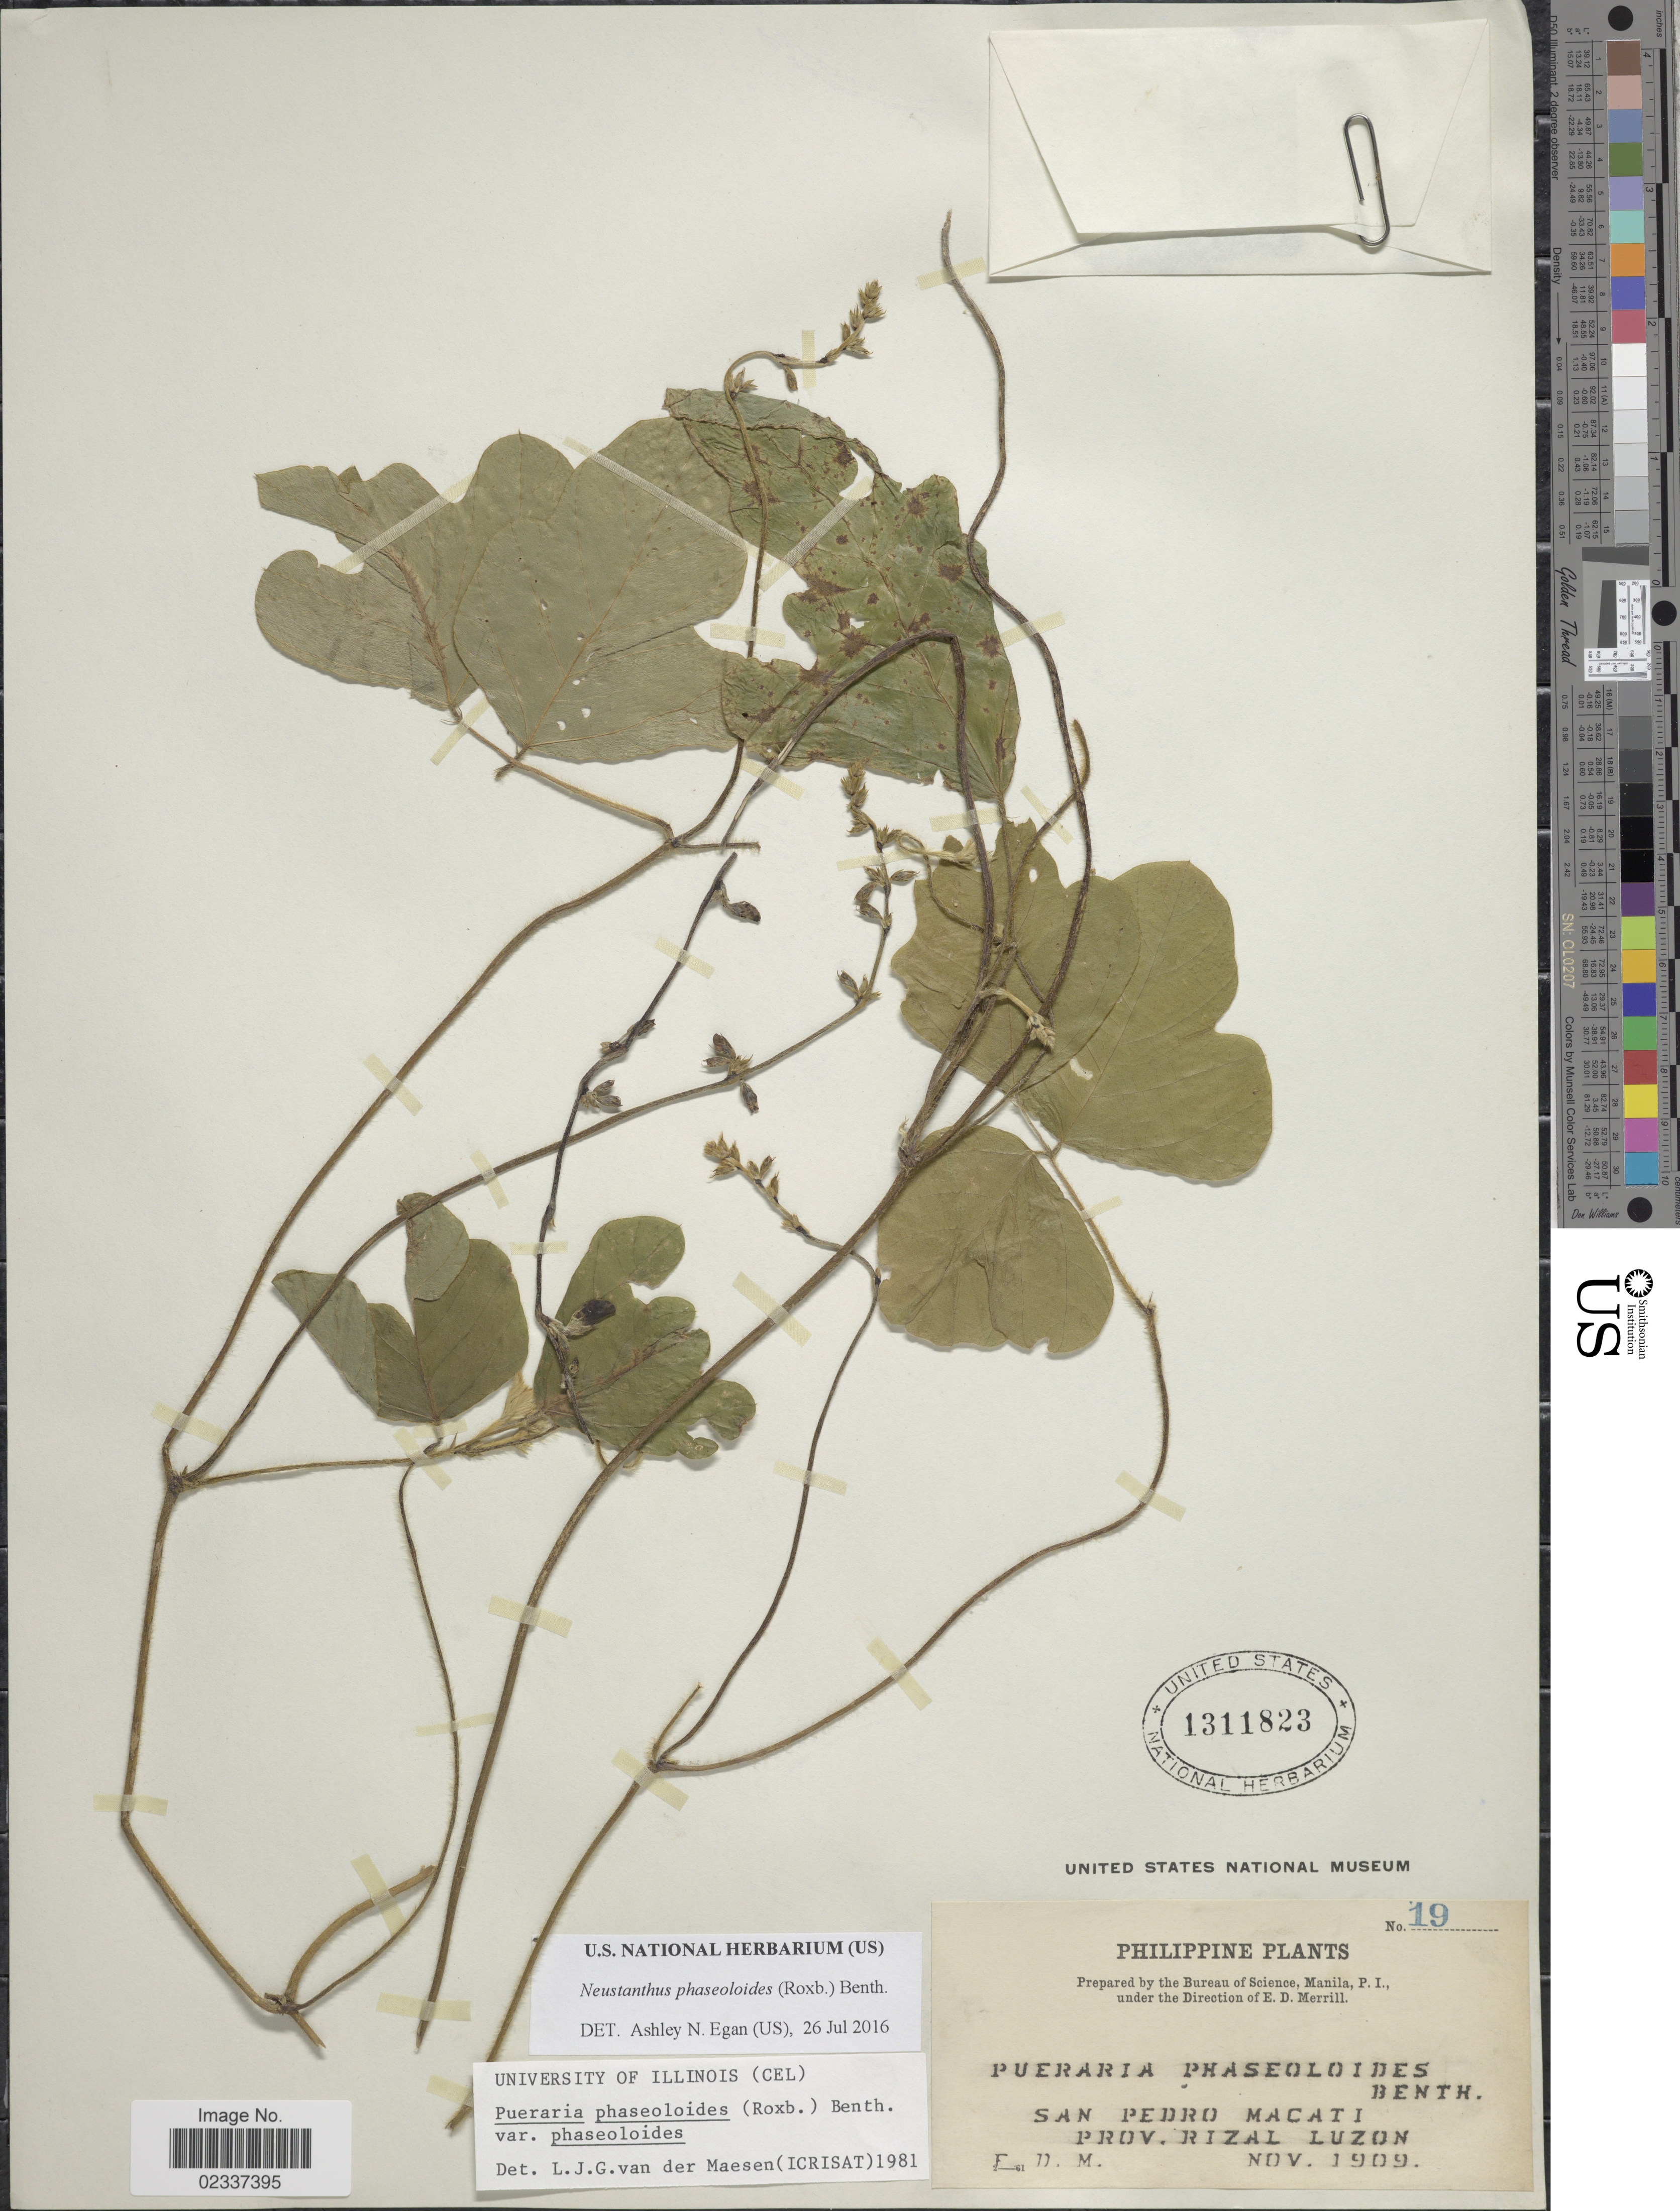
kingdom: Plantae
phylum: Tracheophyta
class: Magnoliopsida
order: Fabales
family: Fabaceae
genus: Neustanthus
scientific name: Neustanthus phaseoloides var. phaseoloides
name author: (Roxb.) Benth.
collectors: E. D. Merrill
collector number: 19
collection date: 1909-11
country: Philippines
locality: San Pedro Macati, Prov. Rizal Luzon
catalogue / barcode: US 1311823